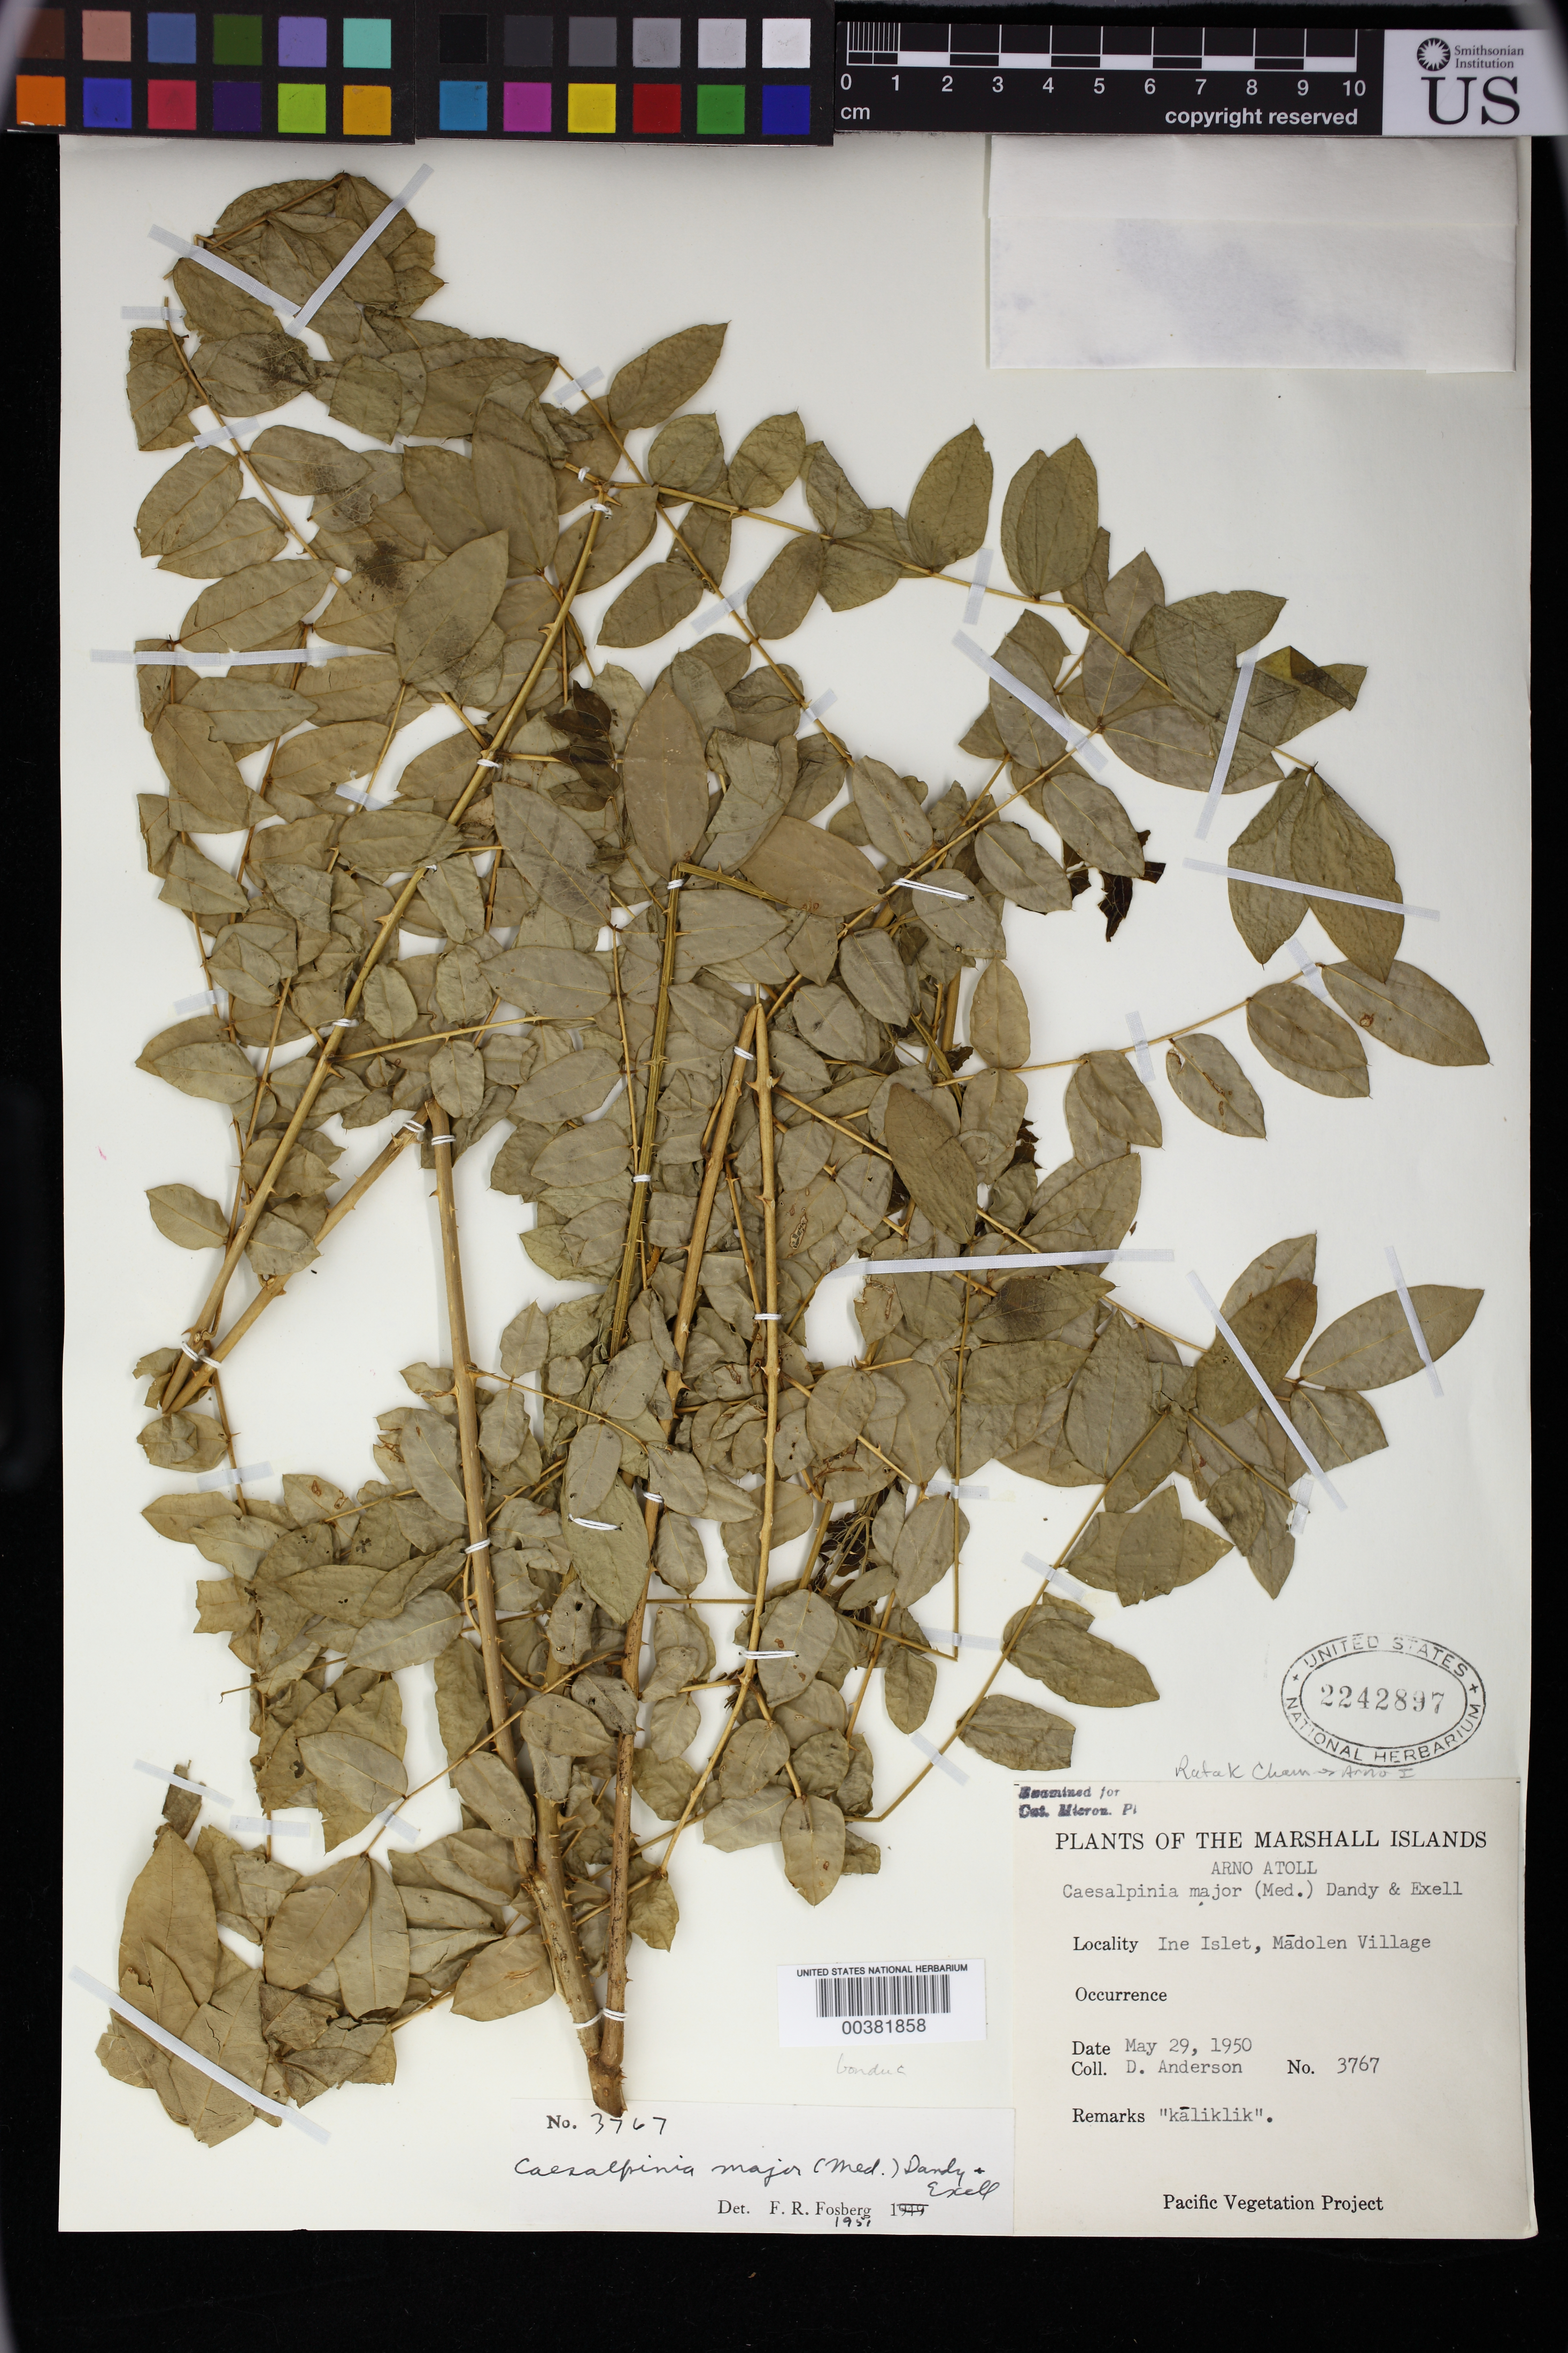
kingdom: Plantae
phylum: Tracheophyta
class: Magnoliopsida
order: Fabales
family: Fabaceae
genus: Guilandina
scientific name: Guilandina bonduc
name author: L.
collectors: D. Anderson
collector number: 3767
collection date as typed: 29 May 1950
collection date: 1950-05-29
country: Marshall Islands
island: Arno Atoll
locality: Ine Islet, Madolen Village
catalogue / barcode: US 2242897